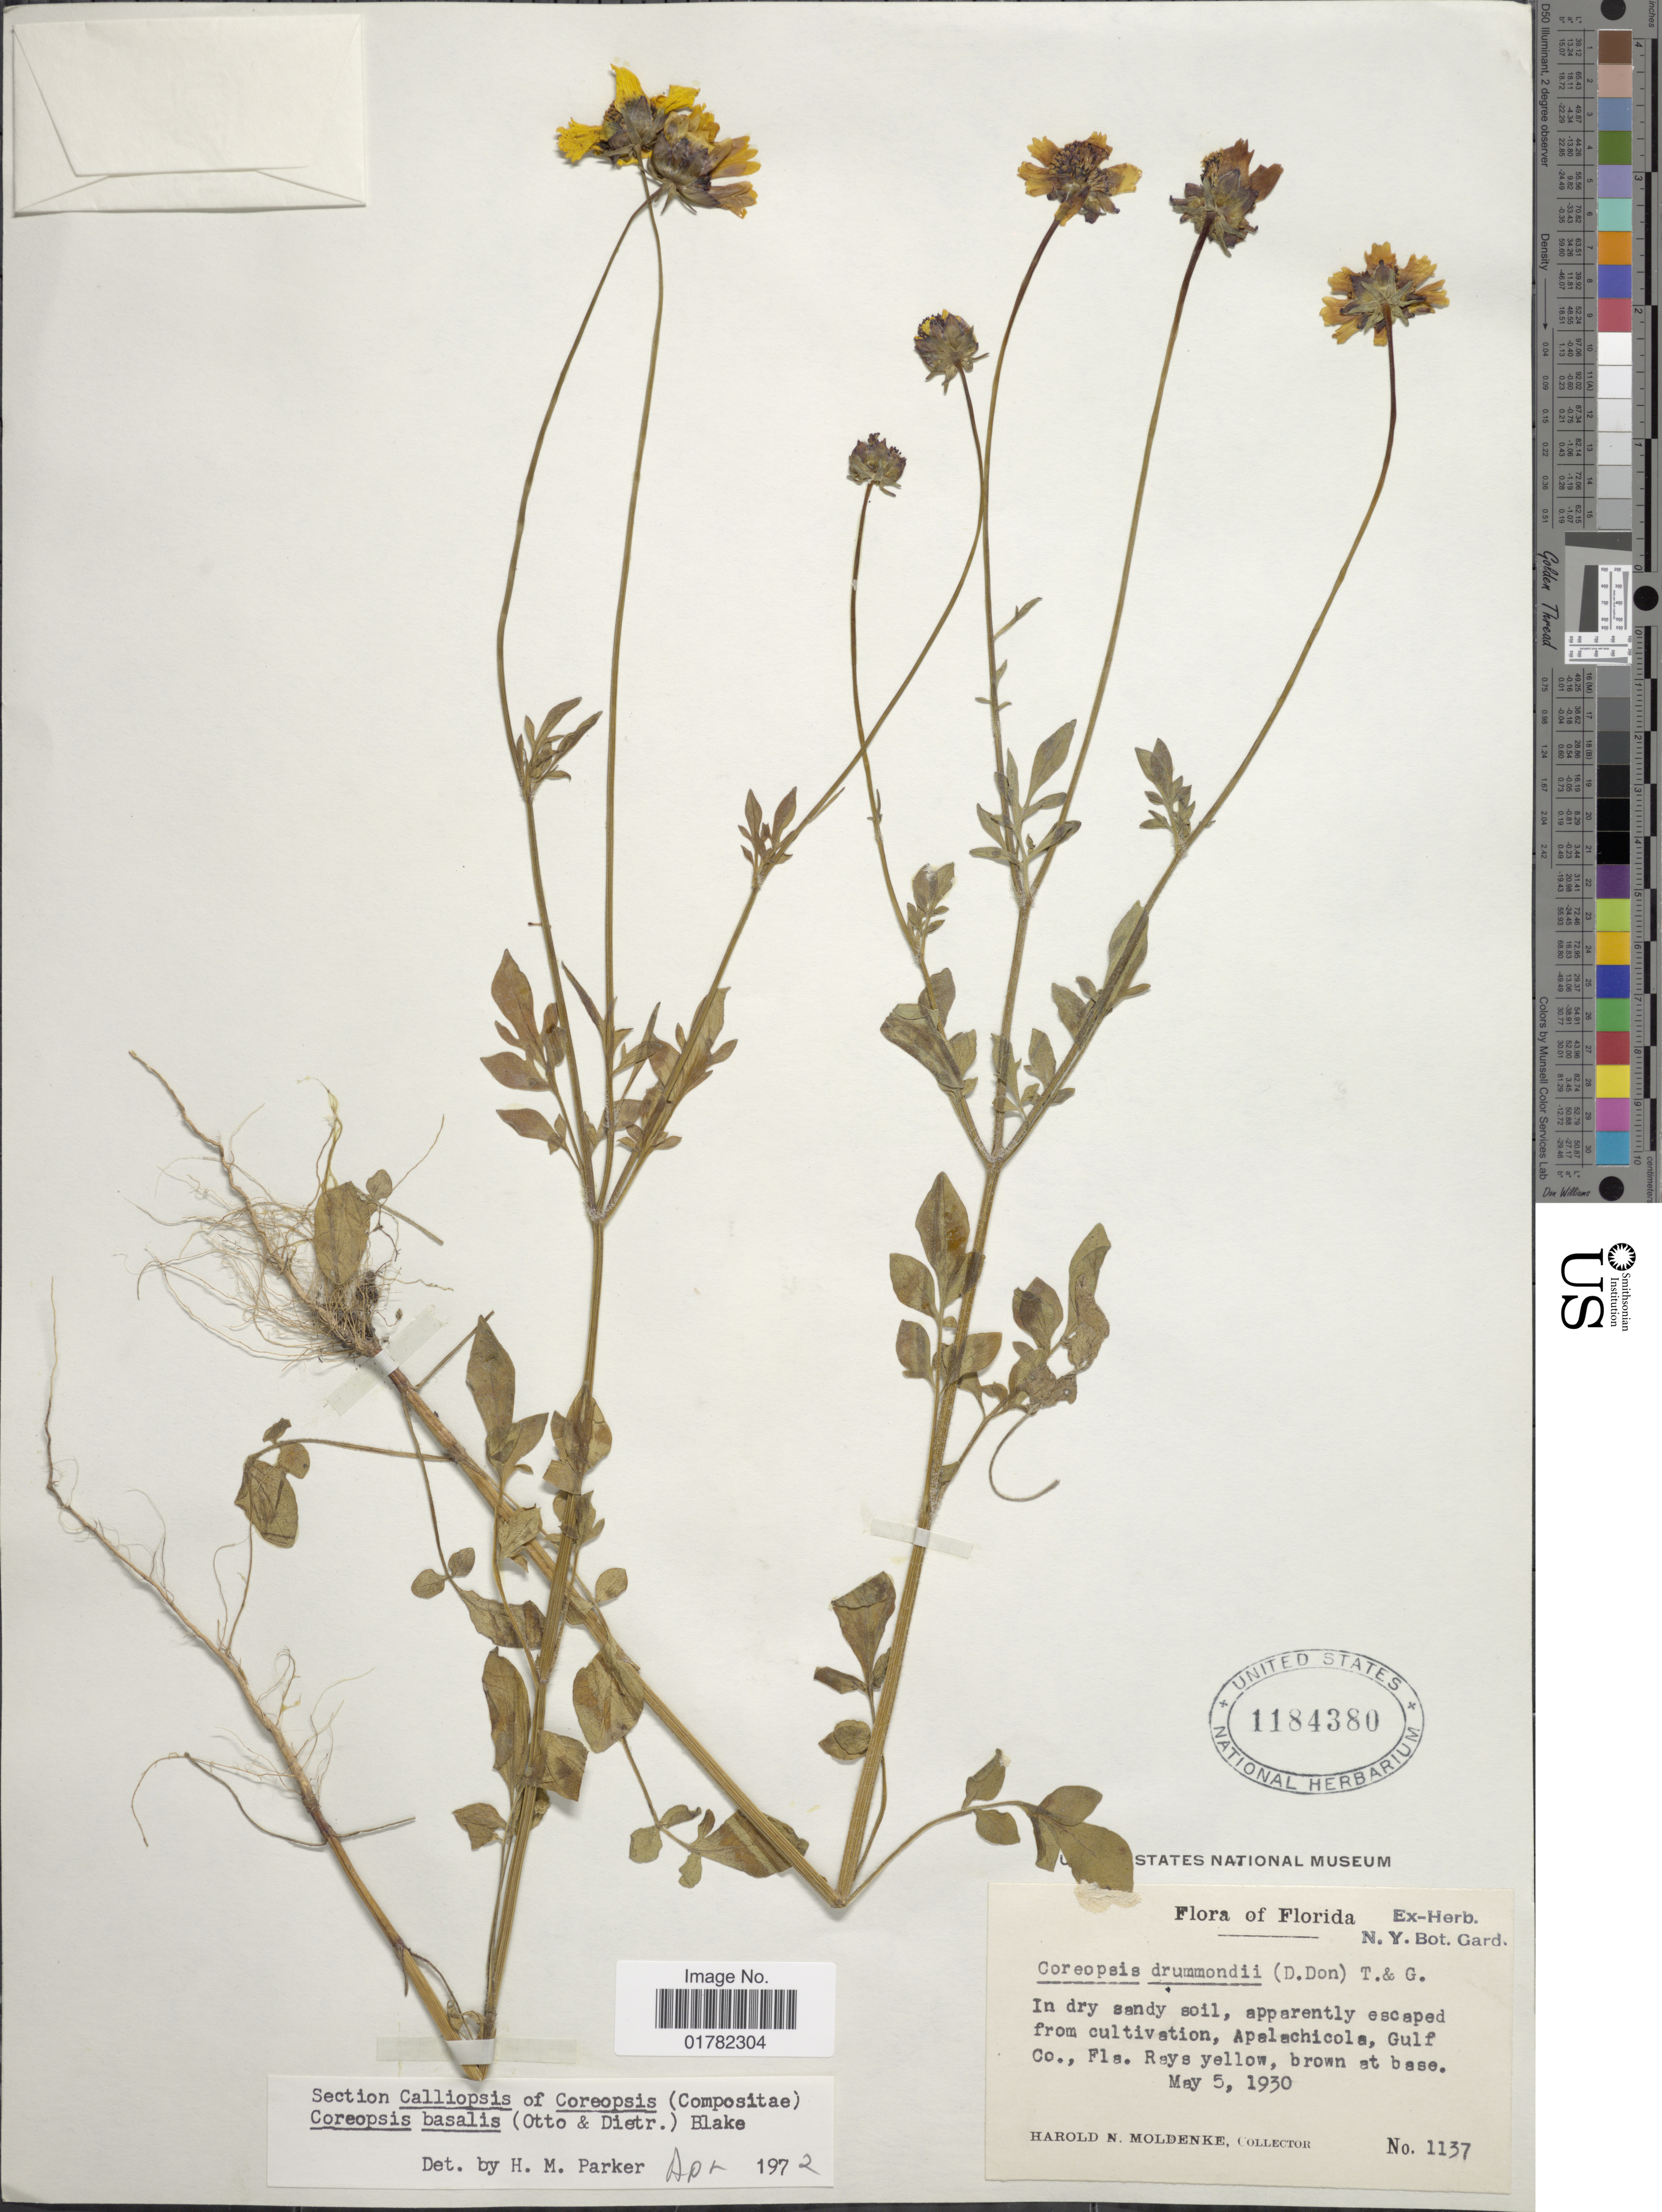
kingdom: Plantae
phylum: Tracheophyta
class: Magnoliopsida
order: Asterales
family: Asteraceae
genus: Coreopsis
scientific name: Coreopsis basalis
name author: S.F. Blake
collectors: H. N. Moldenke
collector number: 1137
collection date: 1930-05-05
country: United States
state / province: Florida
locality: In dry sandy soil, Apalachicola, Gulf Co.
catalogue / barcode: US 1184380